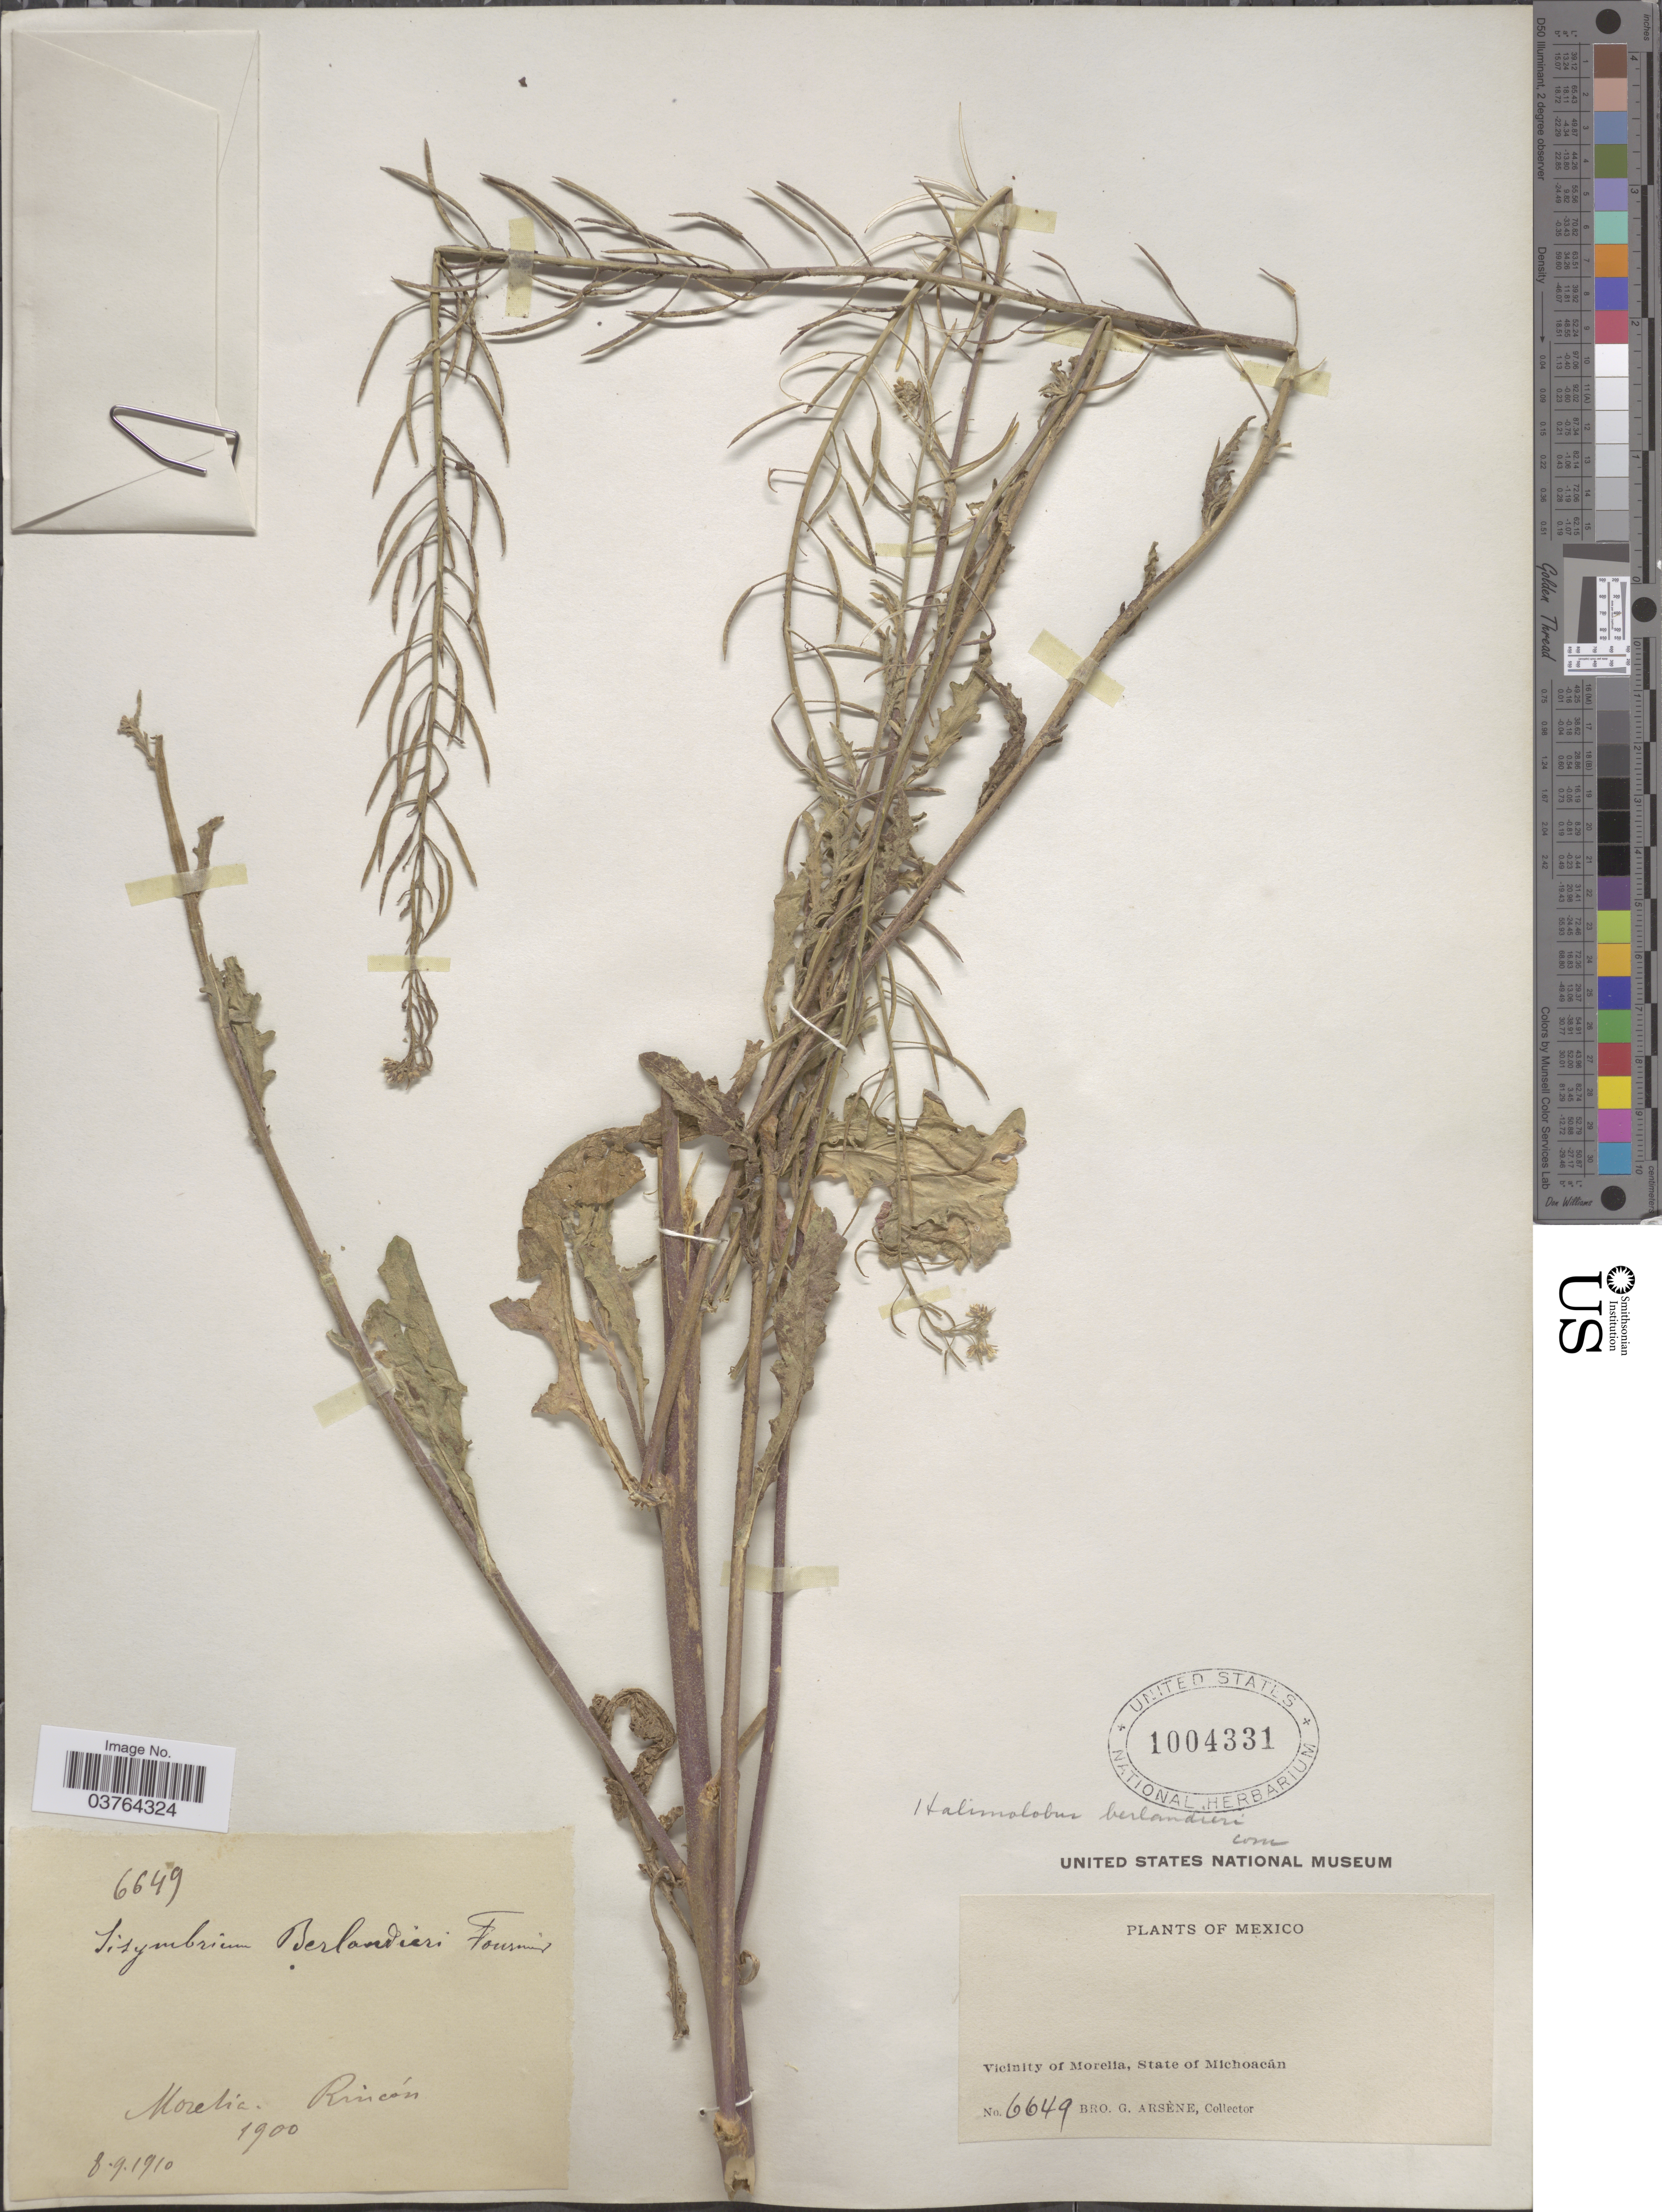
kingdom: Plantae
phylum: Tracheophyta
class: Magnoliopsida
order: Brassicales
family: Brassicaceae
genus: Halimolobos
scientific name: Halimolobos berlandieri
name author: O.E. Schulz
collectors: Bro. G. Arsène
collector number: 6649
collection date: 1910-09-08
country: Mexico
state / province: Michoacán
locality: Vicinity of Morelia. Rincón.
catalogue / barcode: US 1004331